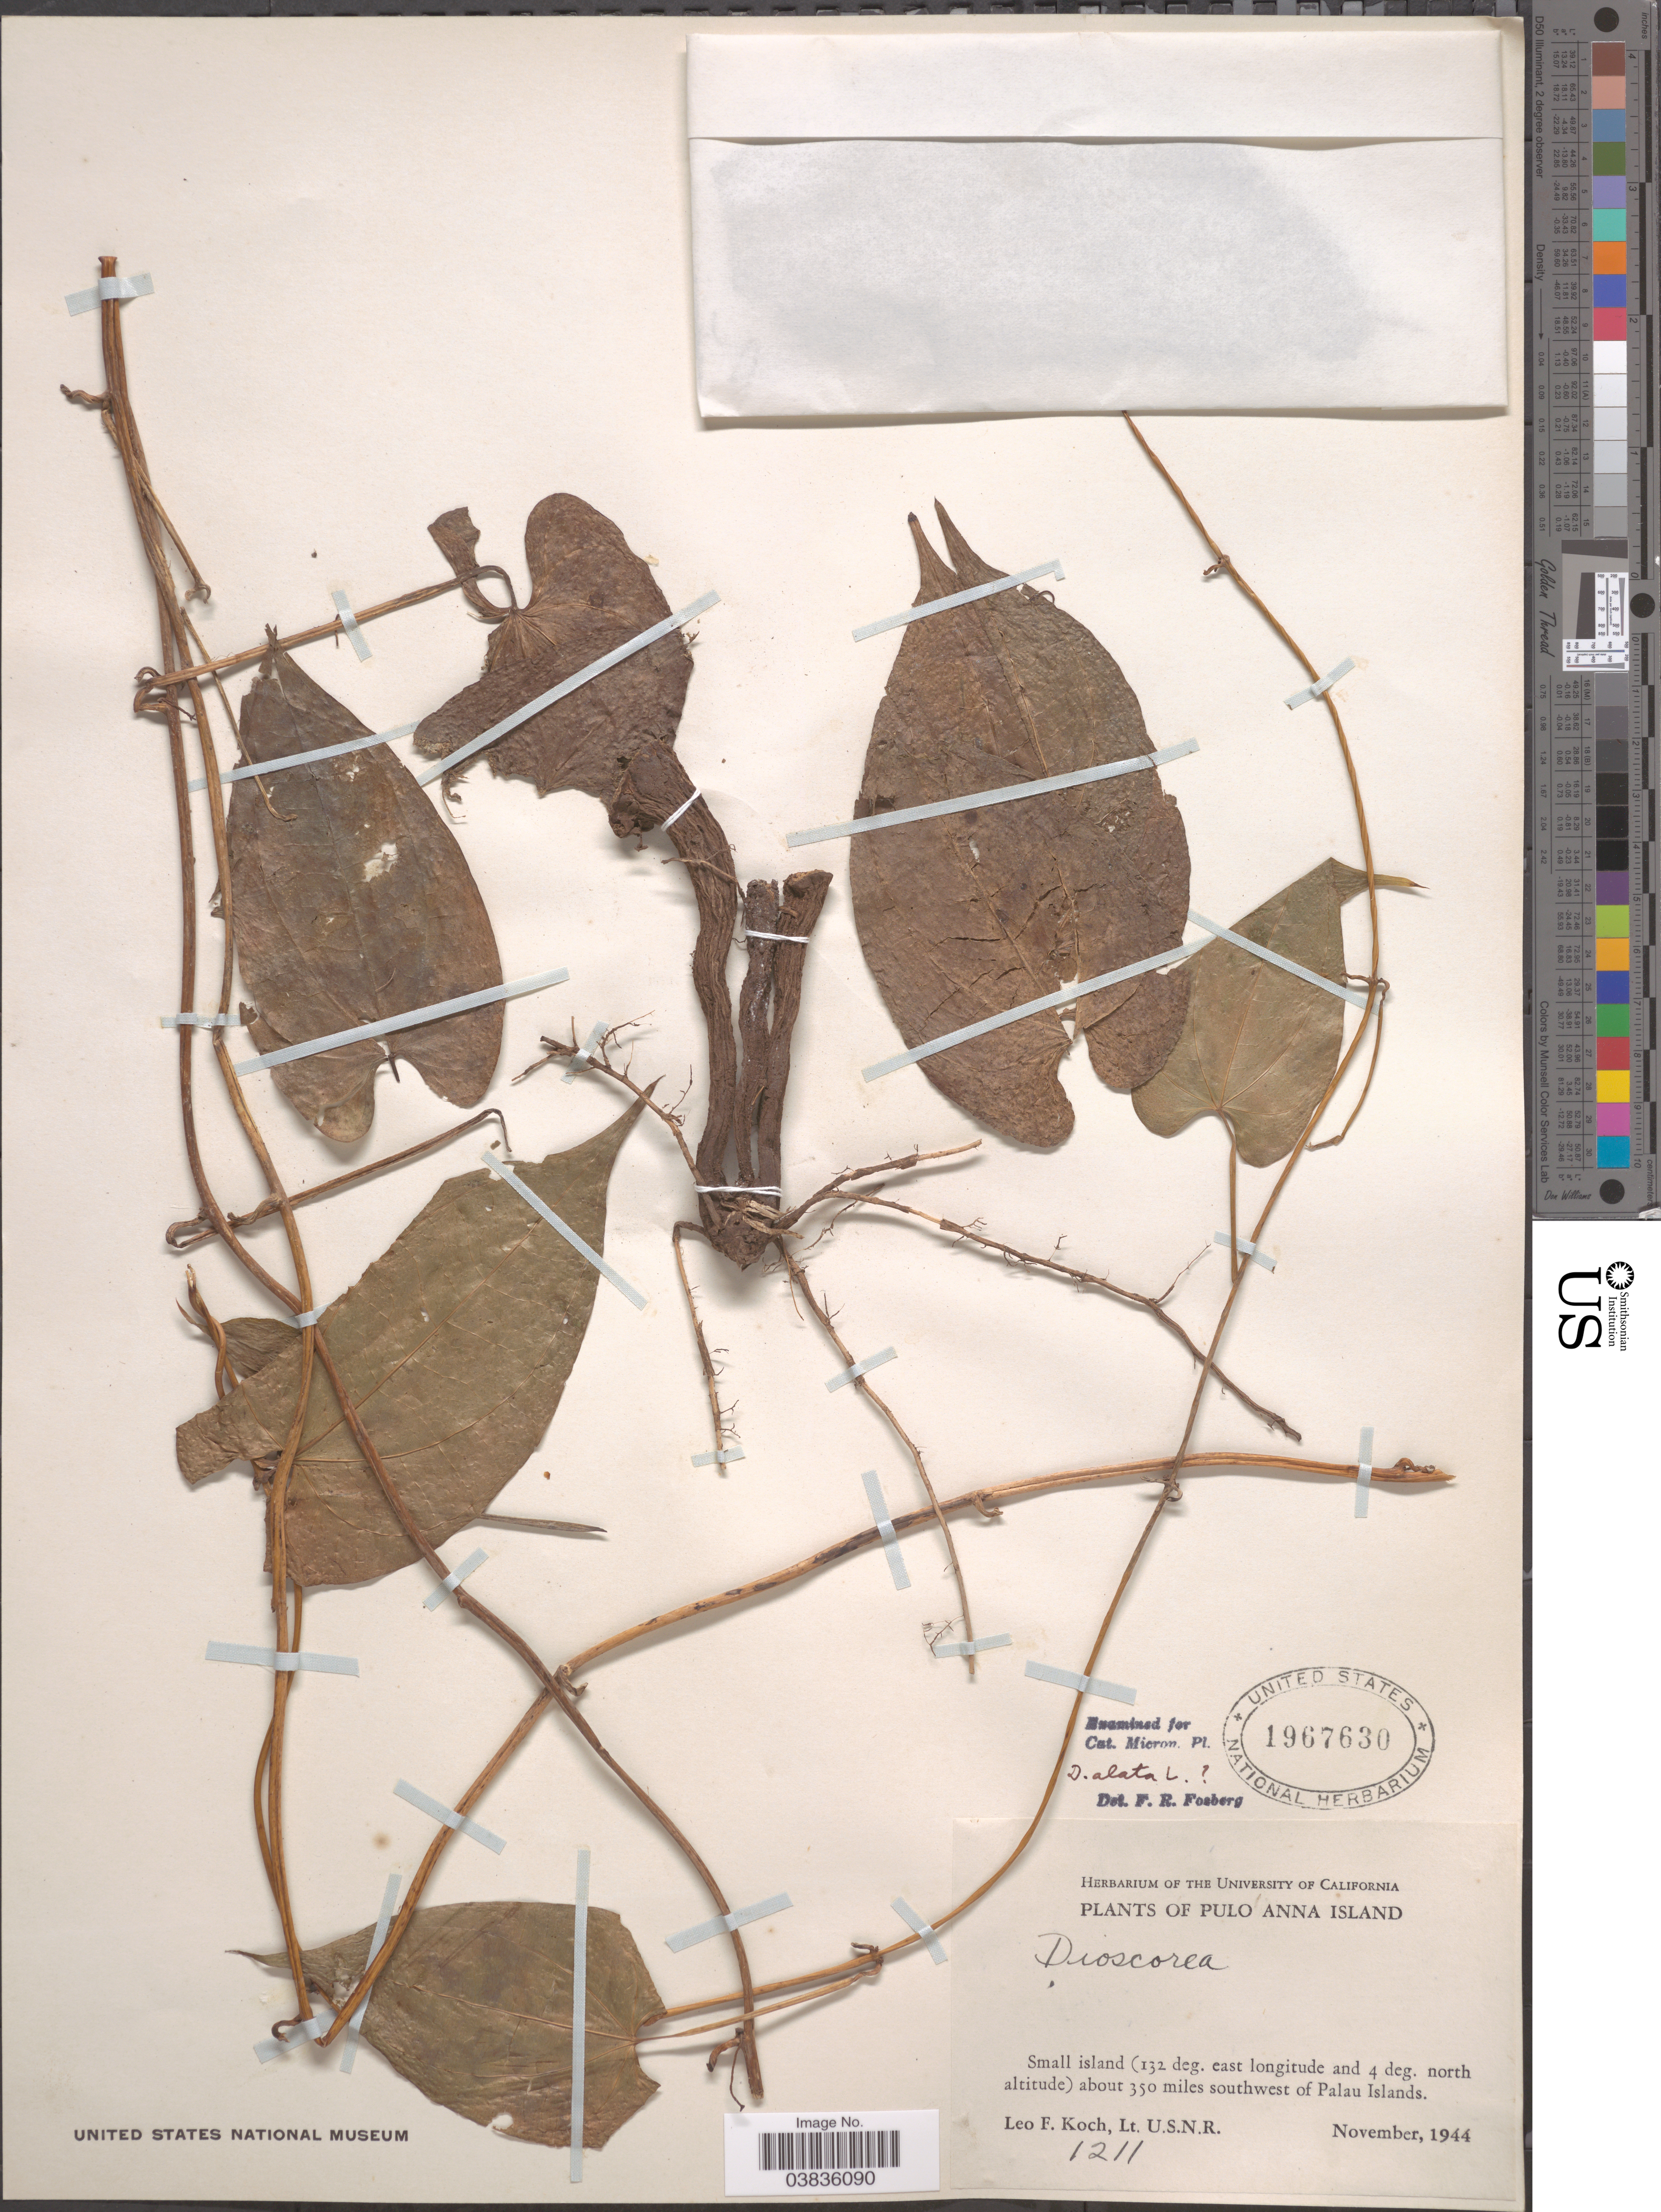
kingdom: Plantae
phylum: Tracheophyta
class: Liliopsida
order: Dioscoreales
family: Dioscoreaceae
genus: Dioscorea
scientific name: Dioscorea alata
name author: L.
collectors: L. F. Koch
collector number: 1211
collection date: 1944-11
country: Palau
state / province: Belau Outliers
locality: Pulo Anna Island. Small island about 350 miles southwest of Palau Islands.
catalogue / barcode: US 1967630